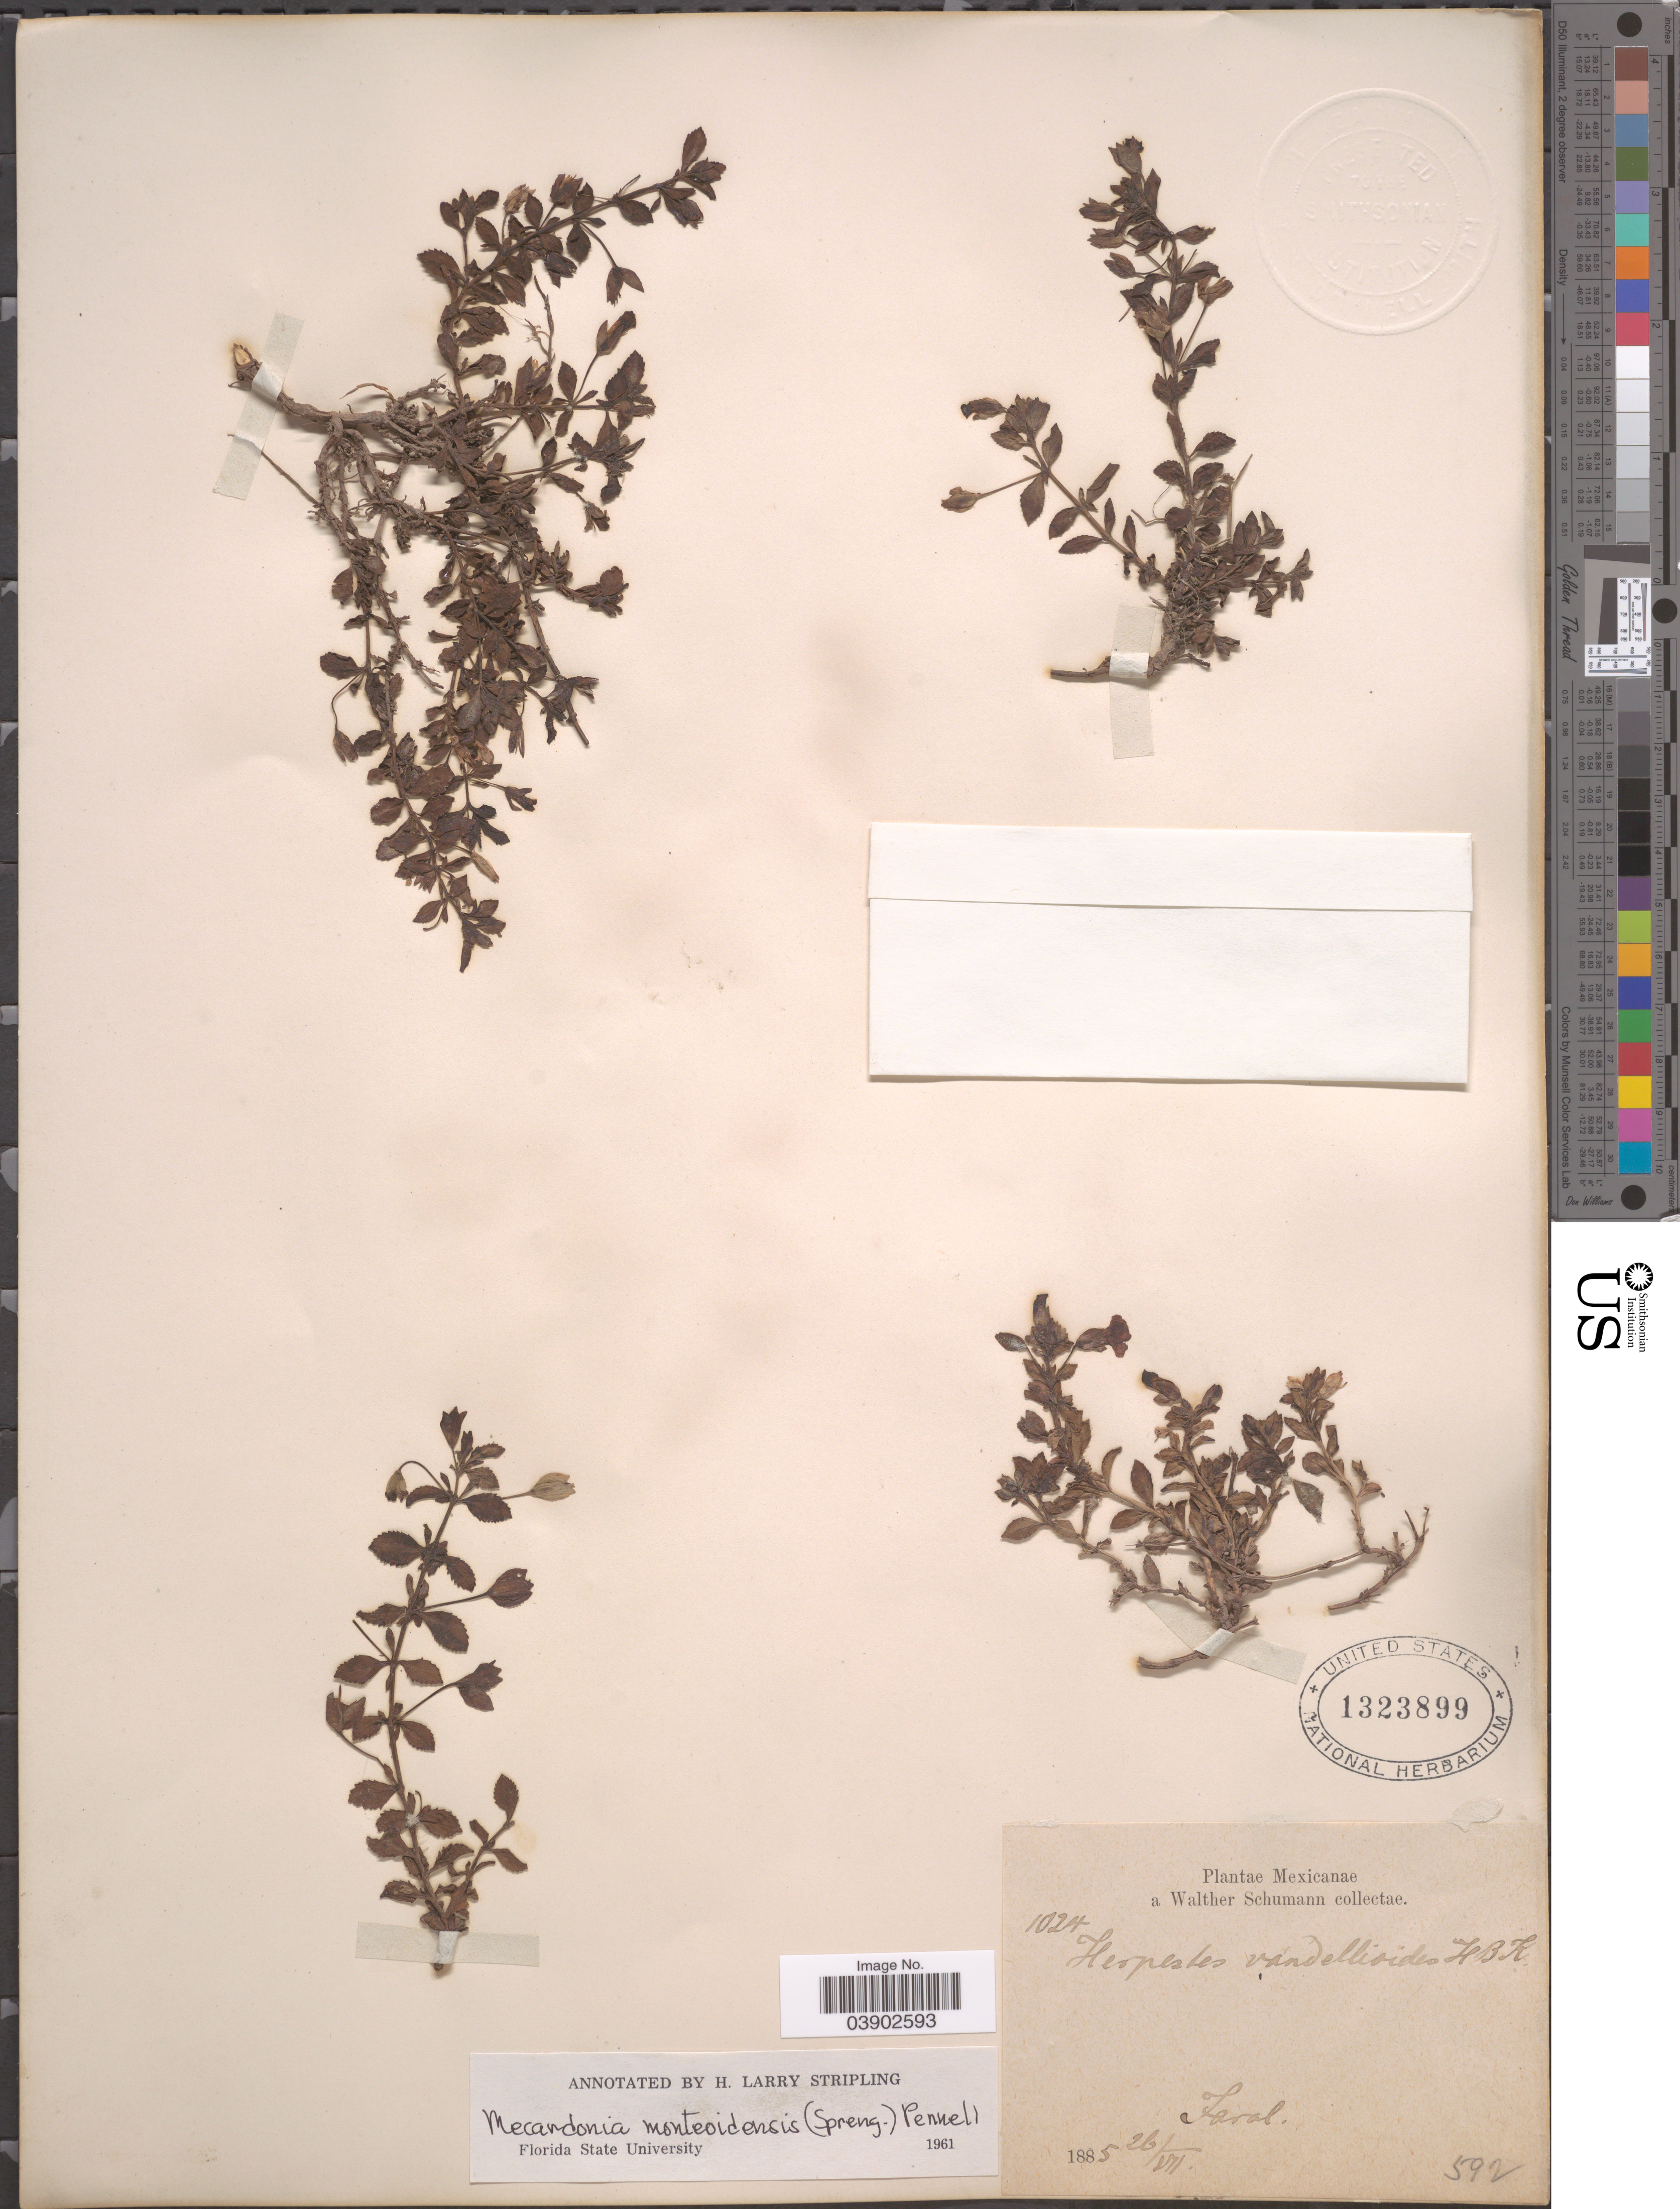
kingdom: Plantae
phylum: Tracheophyta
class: Magnoliopsida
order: Lamiales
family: Plantaginaceae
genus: Mecardonia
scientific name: Mecardonia procumbens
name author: (Mill.) Small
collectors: W. Schumann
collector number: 1024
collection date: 1885-07-26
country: Mexico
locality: Faral.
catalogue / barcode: US 1323899